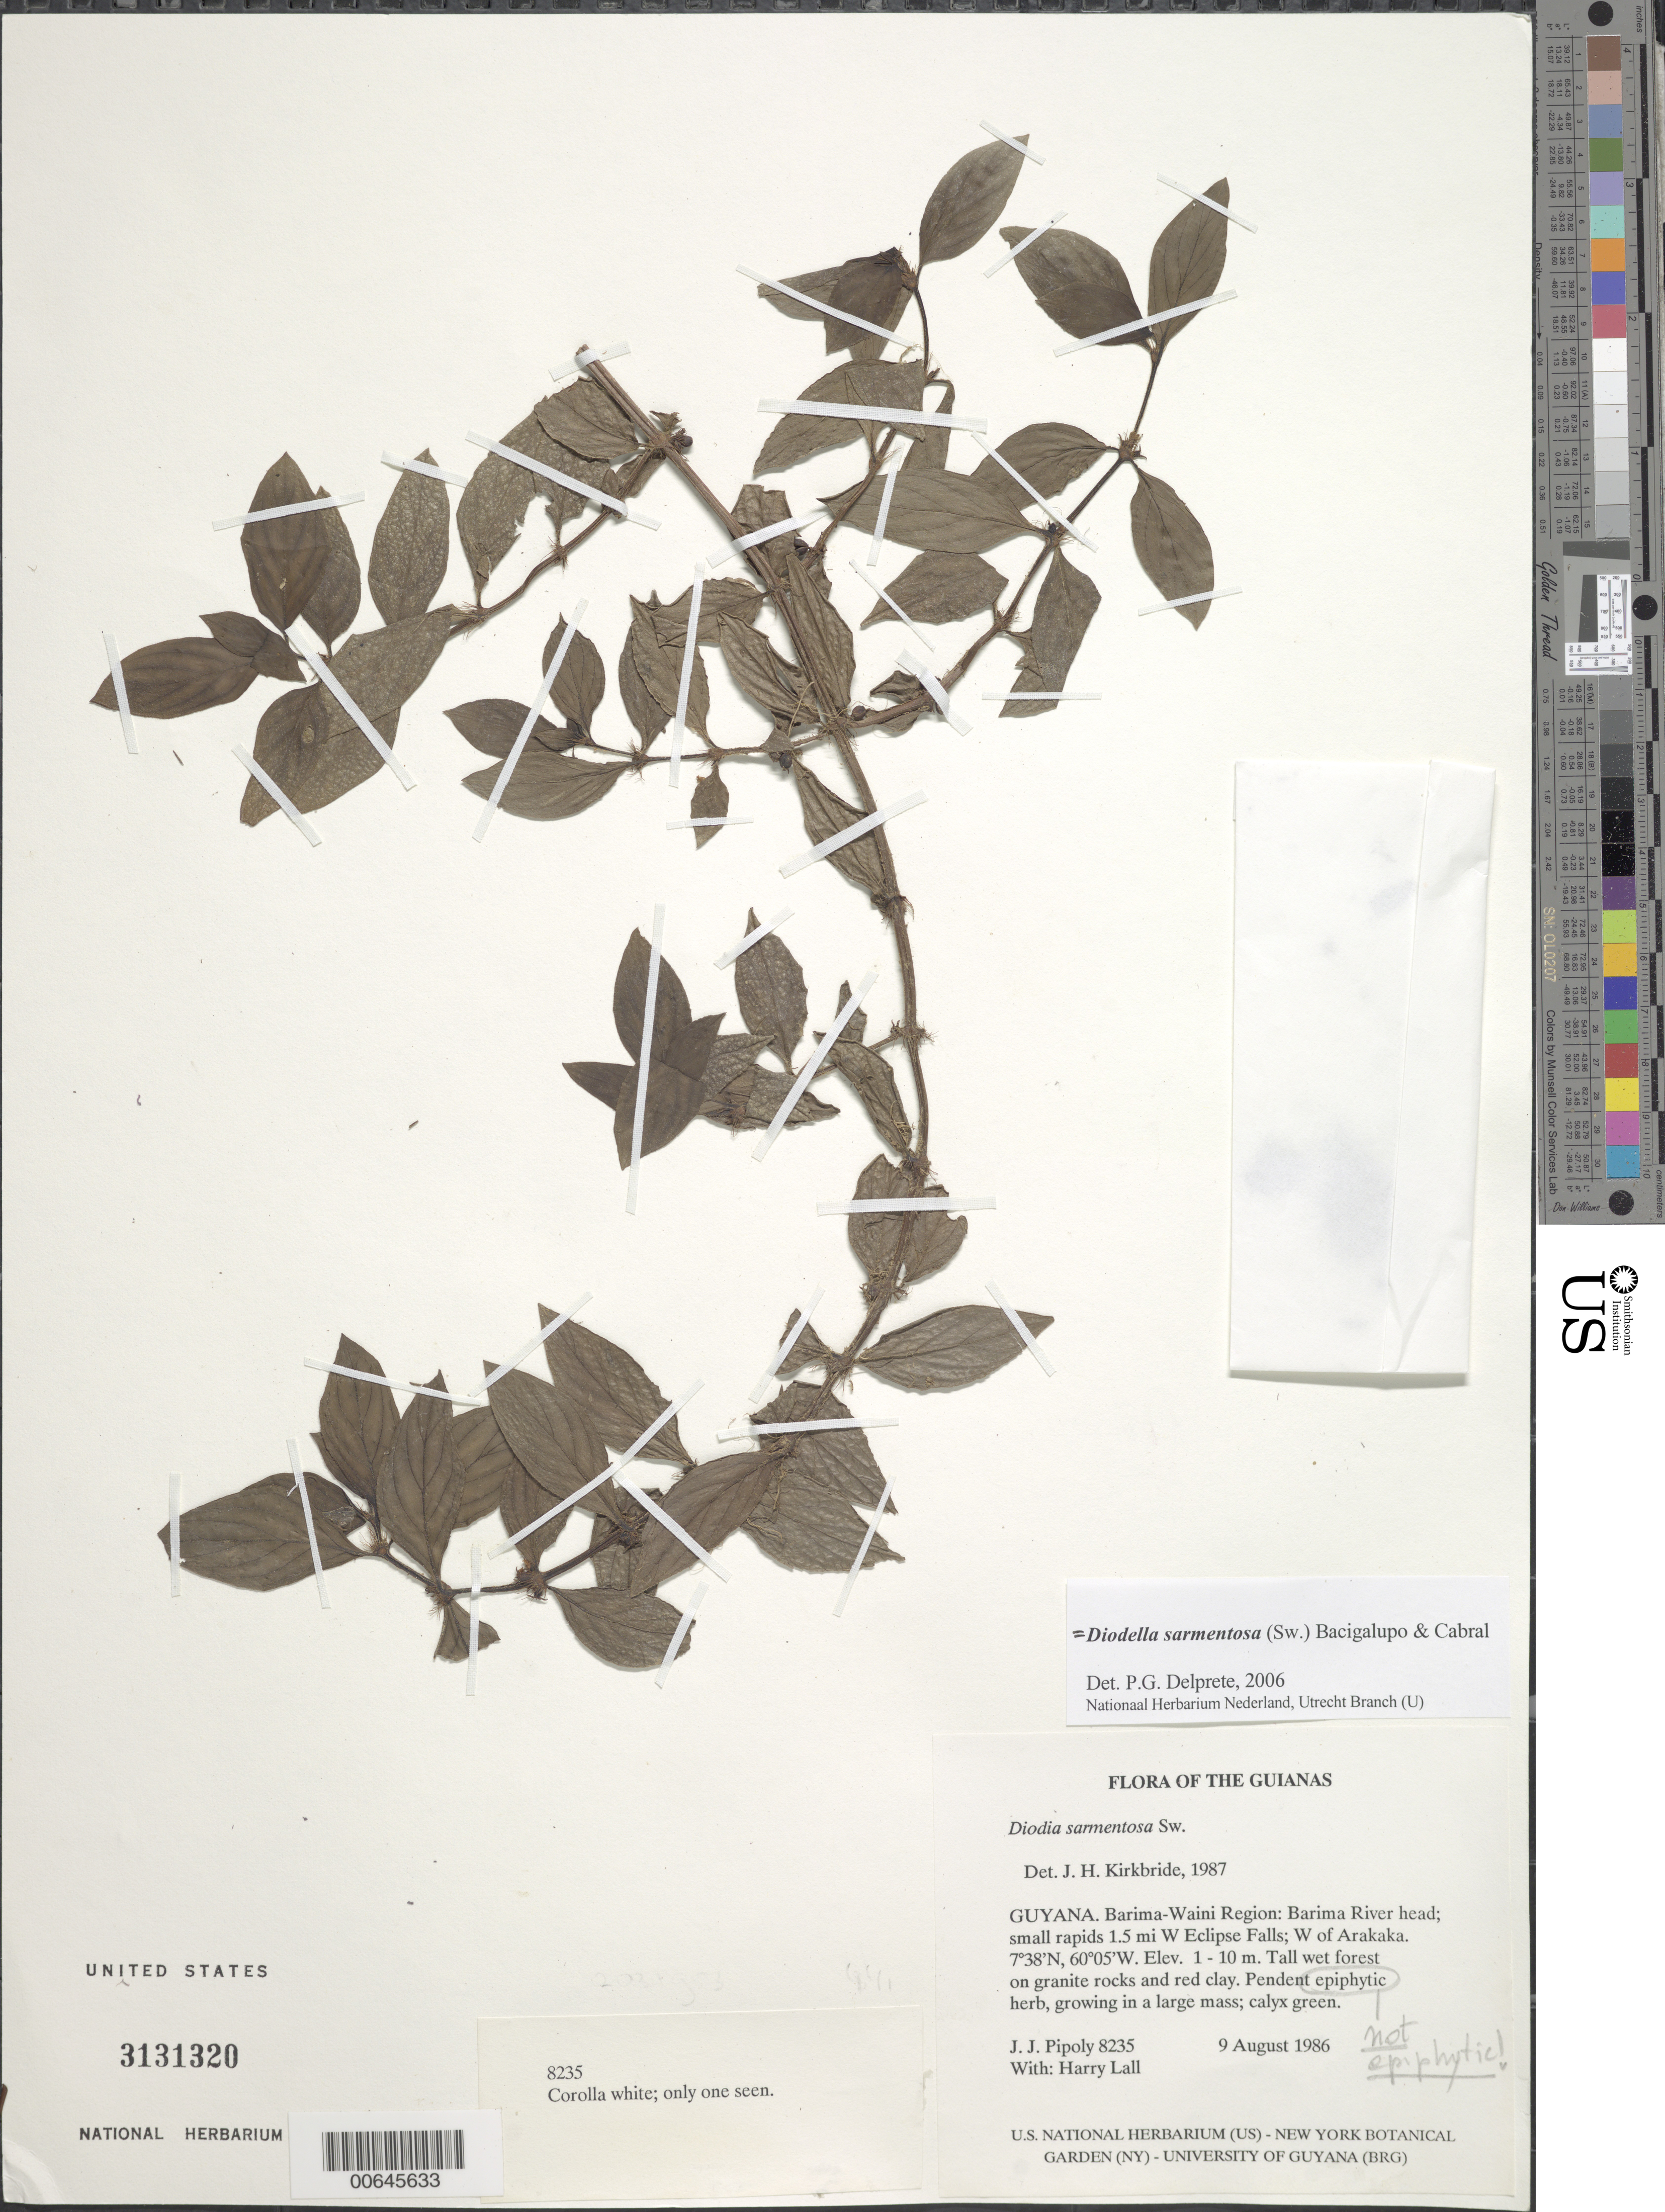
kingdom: Plantae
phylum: Tracheophyta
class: Magnoliopsida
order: Gentianales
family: Rubiaceae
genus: Diodella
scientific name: Diodella sarmentosa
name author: (Sw.) Bacigalupo & E.L. Cabral ex Borhidi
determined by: Delprete, P. G., Herb. de Guyane Cay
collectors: J. J. Pipoly & H. Lall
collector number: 8235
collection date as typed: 9 August 1986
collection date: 1986-08-09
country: Guyana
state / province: Barima-Waini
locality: Barima River head; small rapids 1.5 mi W Eclipse Falls; W of Arakaka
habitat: Tall wet forest on granite rocks and red clay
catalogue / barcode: US 3131320